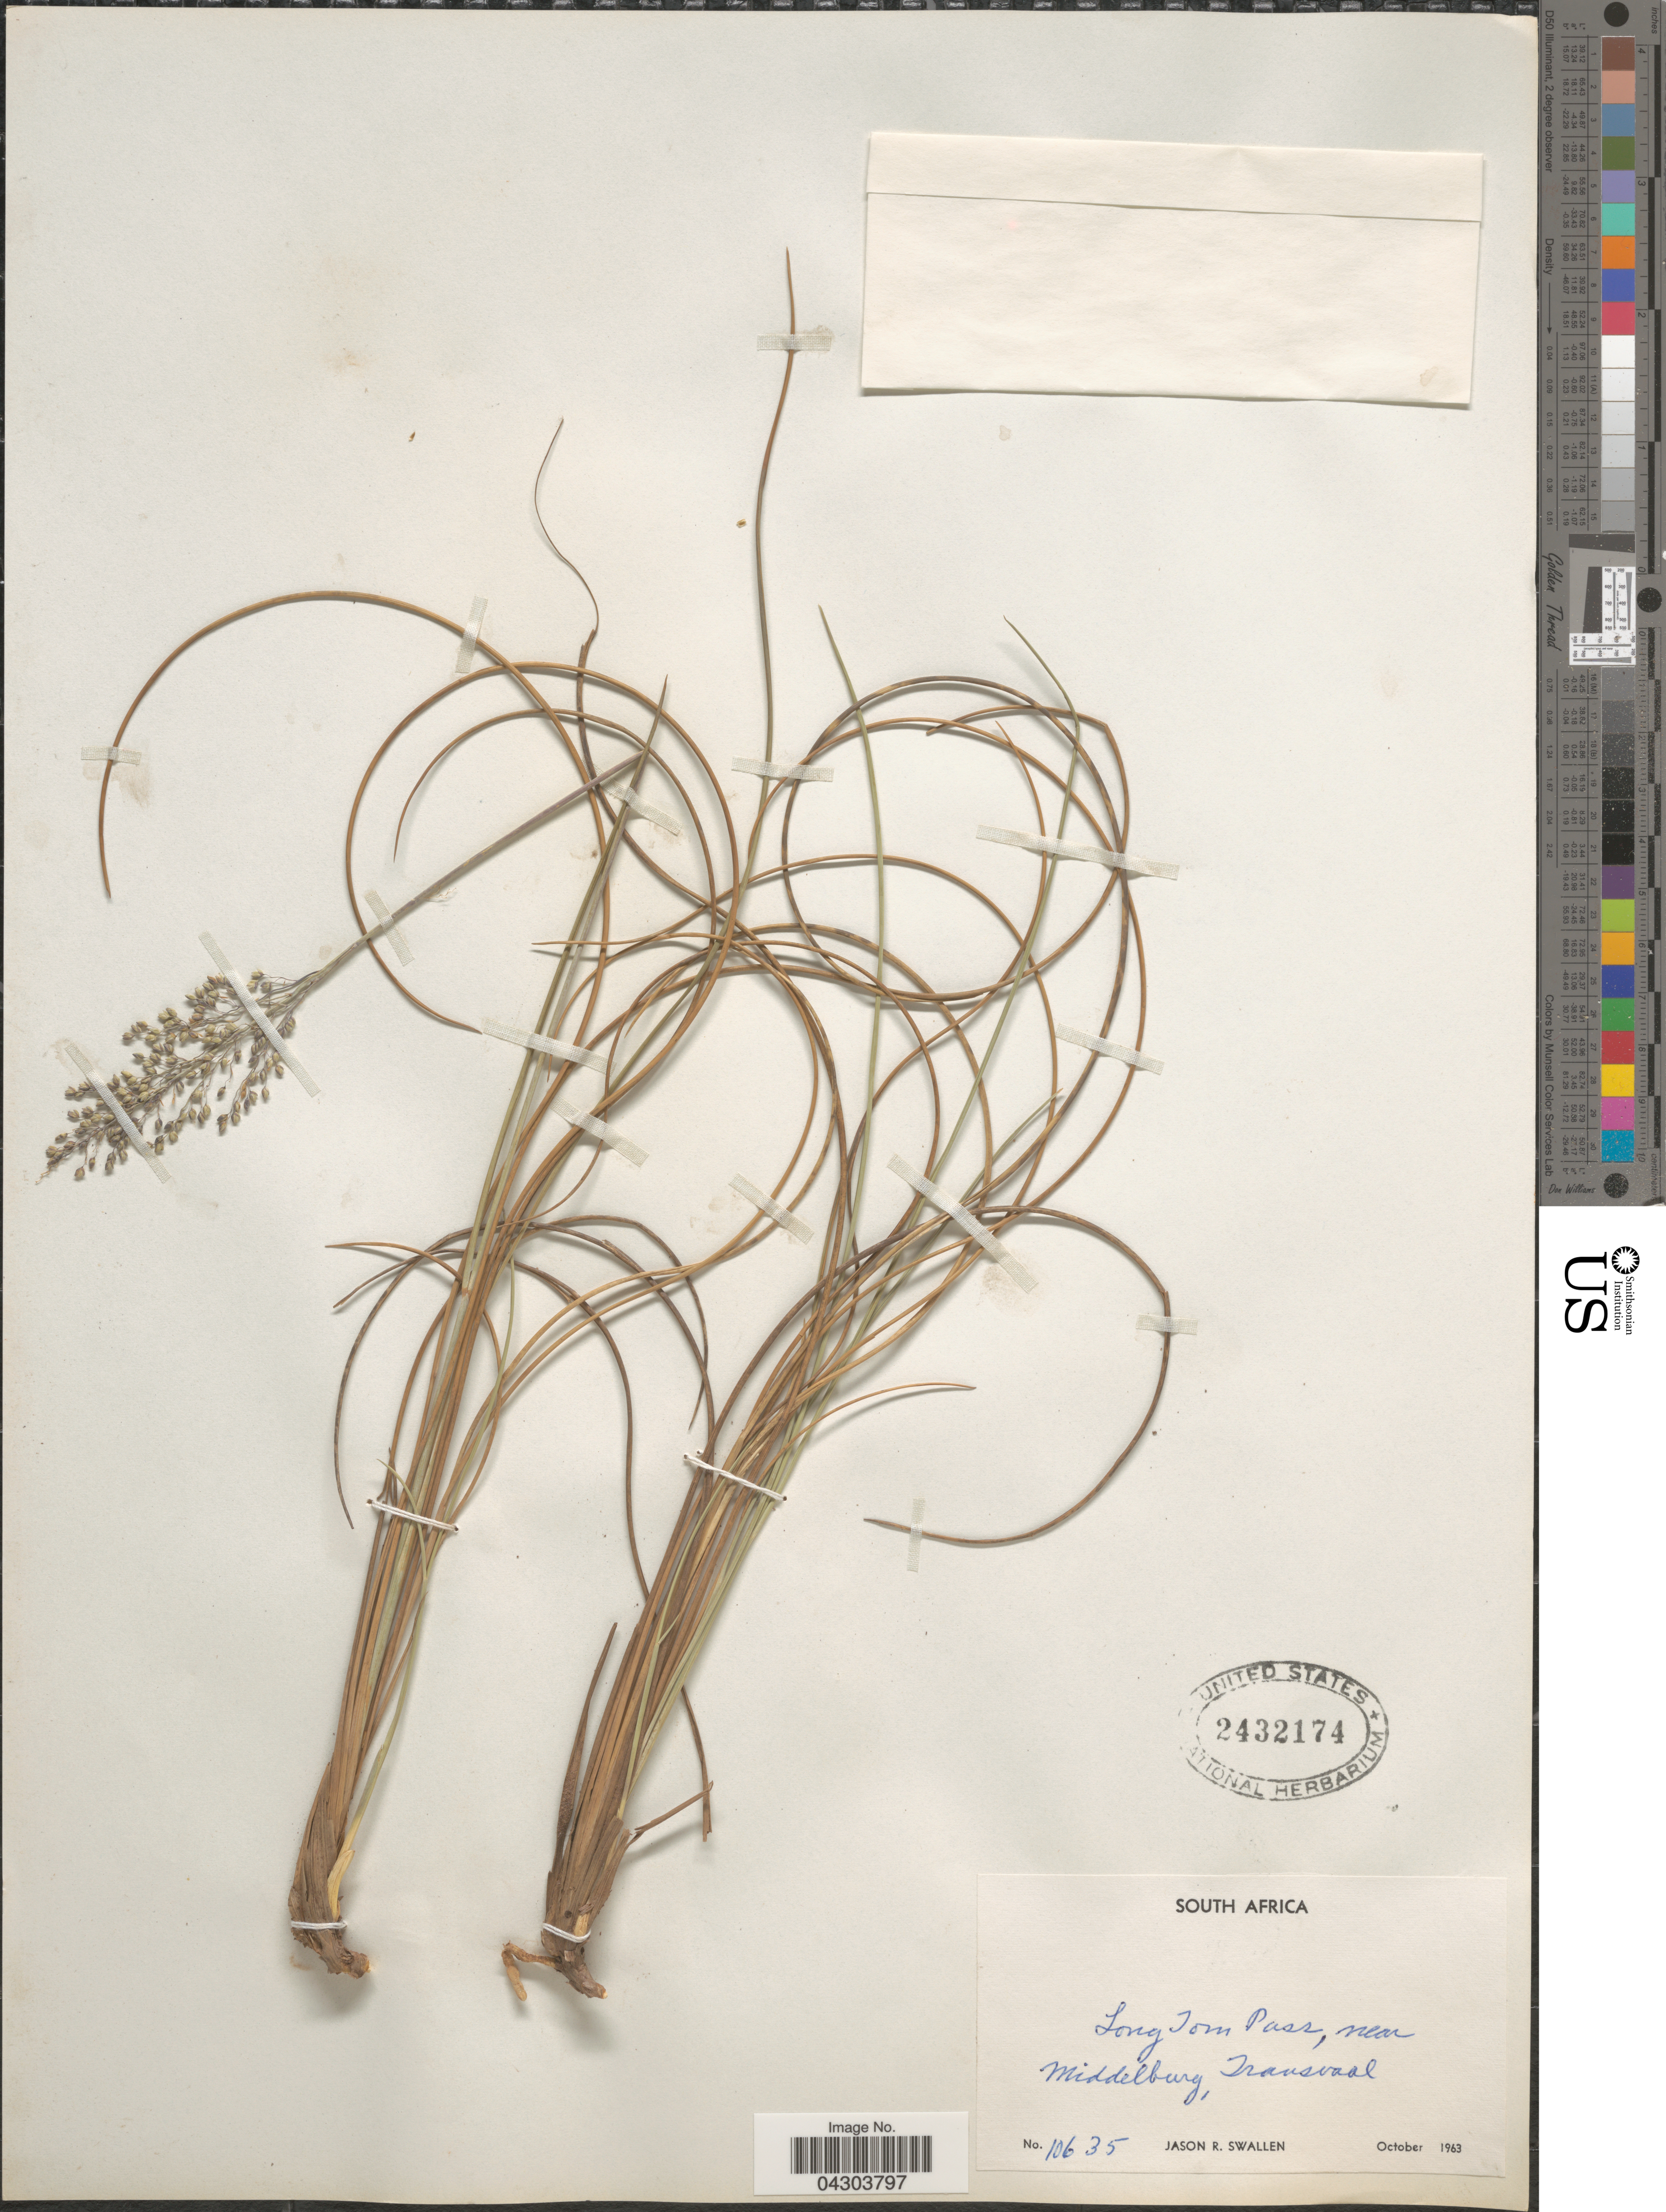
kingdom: Plantae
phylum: Tracheophyta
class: Liliopsida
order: Poales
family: Poaceae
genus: Panicum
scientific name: Panicum natalense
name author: Hochst.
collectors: J. R. Swallen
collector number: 10635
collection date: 1963-10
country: South Africa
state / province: Mpumalanga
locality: Long Tom Pass, near Middlebury, Transvaal.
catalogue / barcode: US 2432174